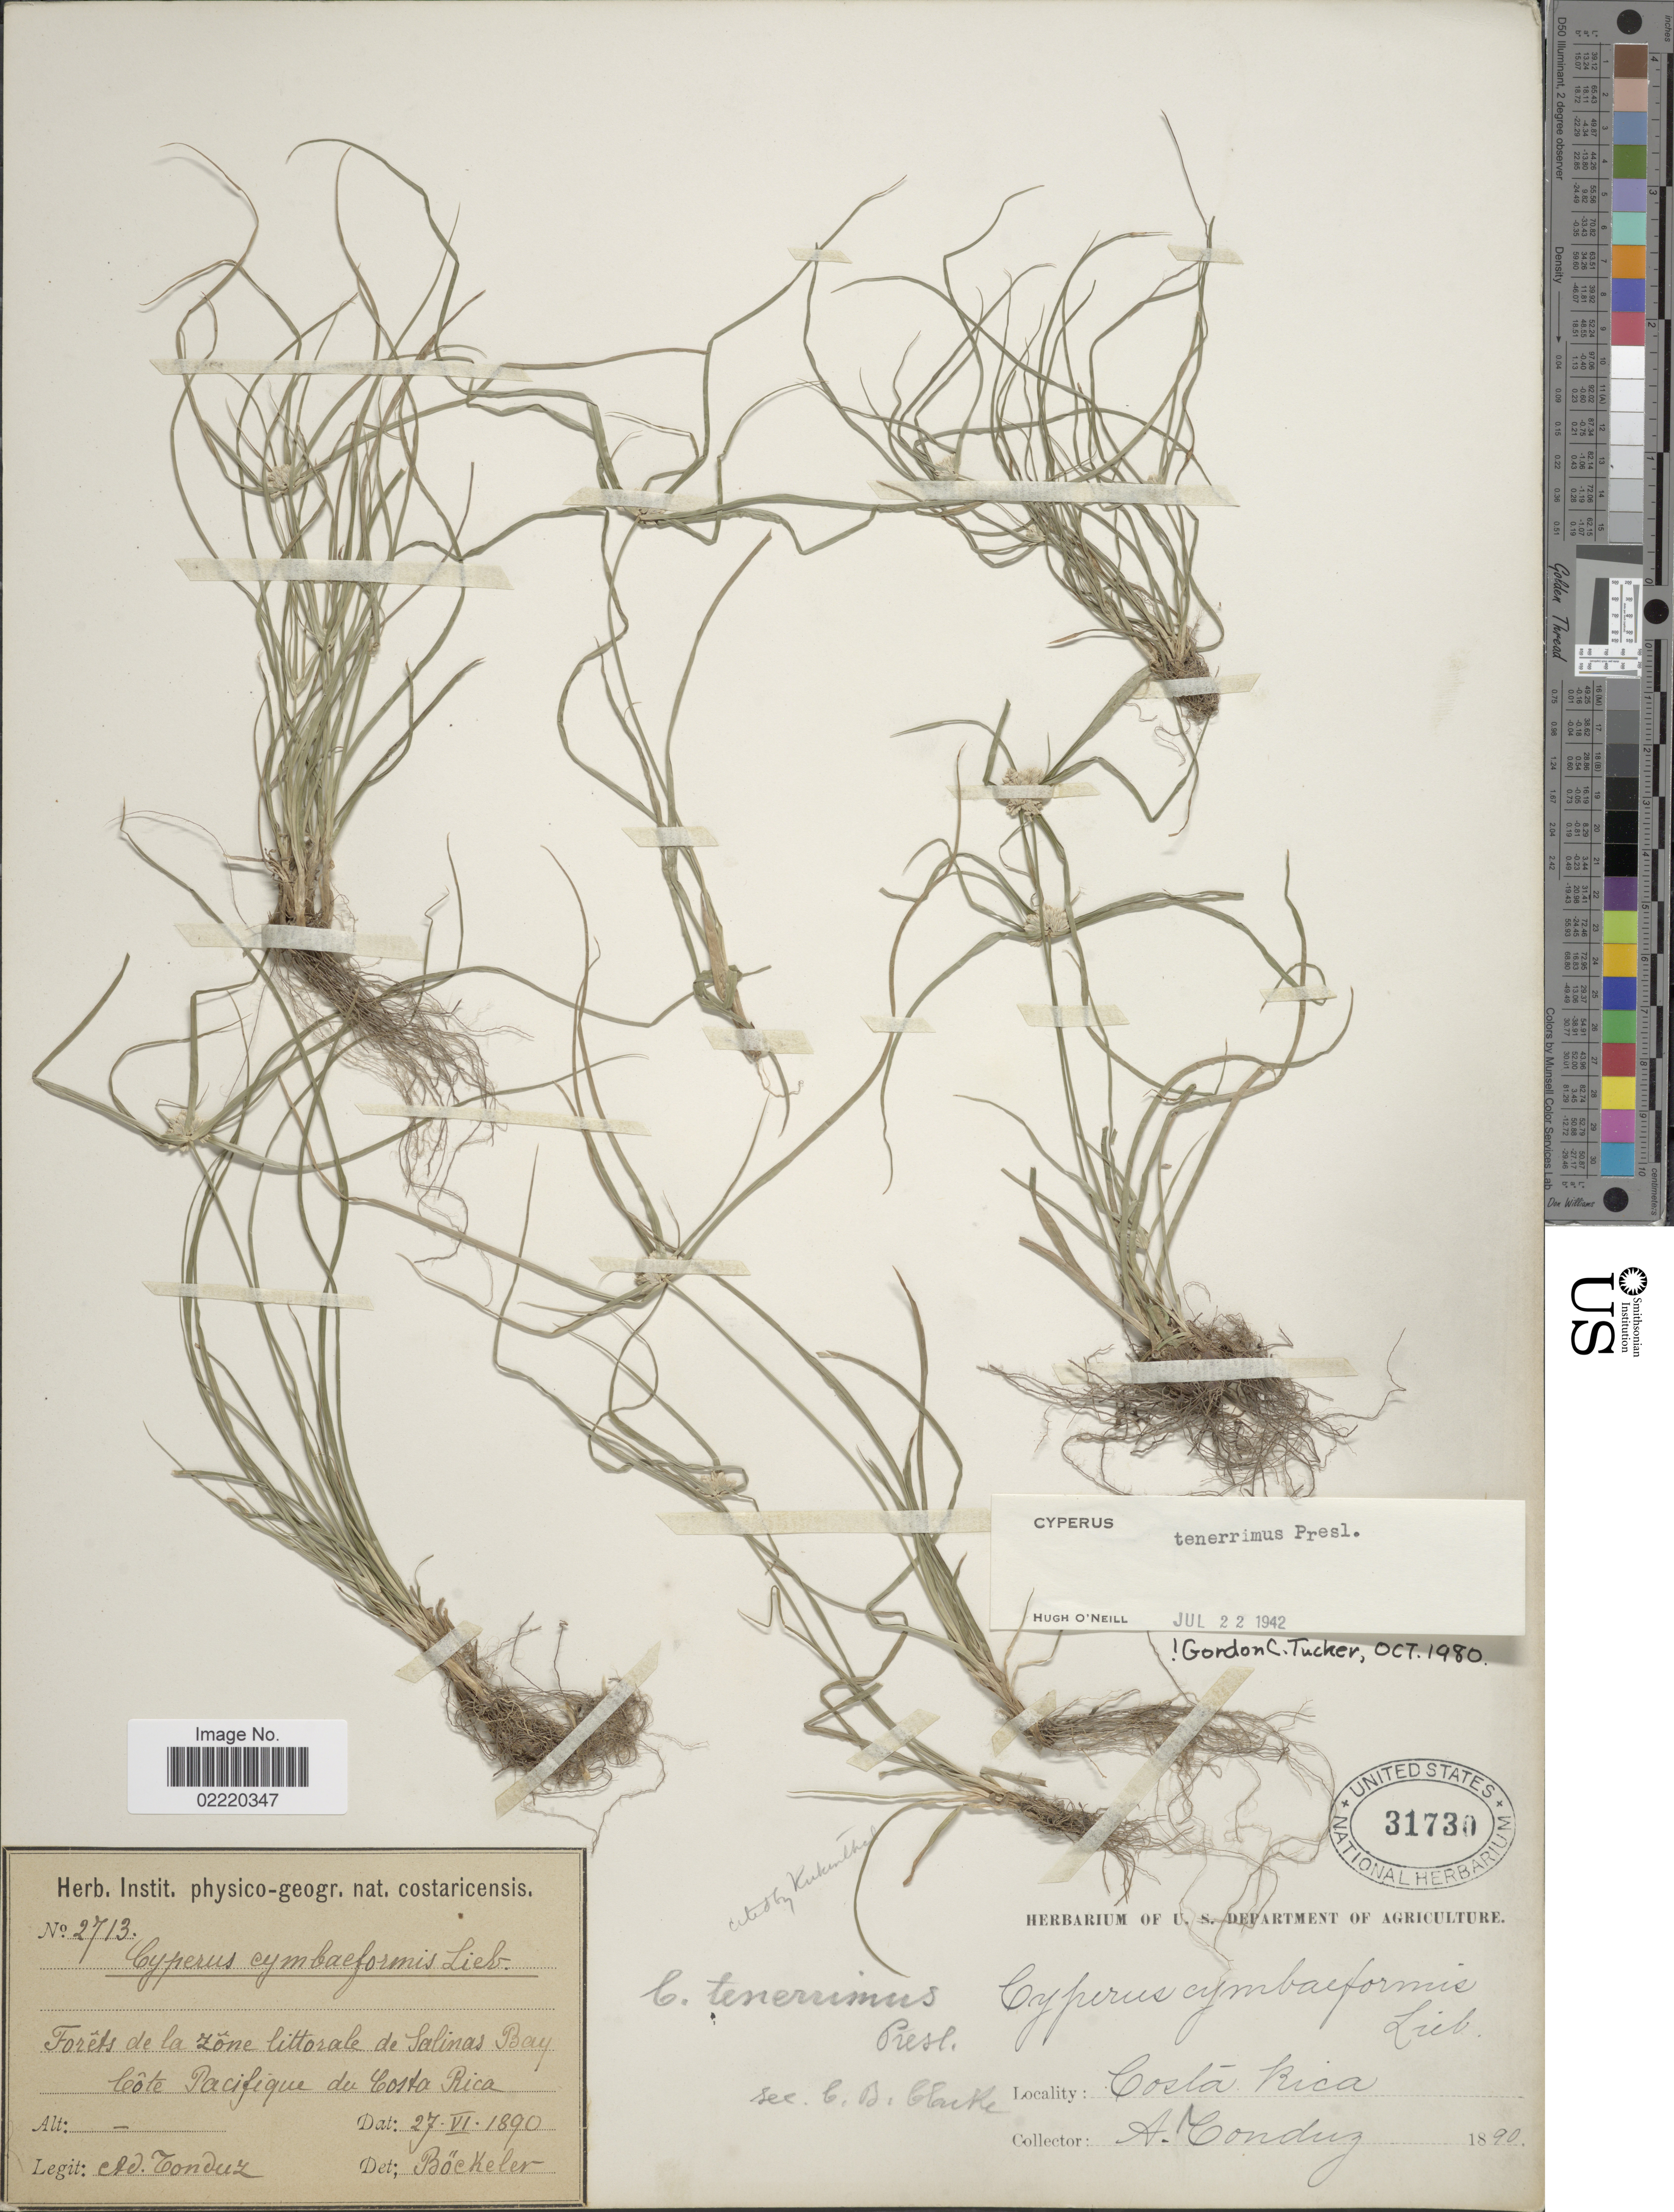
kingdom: Plantae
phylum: Tracheophyta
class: Liliopsida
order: Poales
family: Cyperaceae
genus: Cyperus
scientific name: Cyperus tenerrimus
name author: J. Presl & C. Presl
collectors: A. Tonduz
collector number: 2713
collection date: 1890-06-27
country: Costa Rica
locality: Forets de la zone littorale de Salinas Bay Cote Pacifique du Costa Rica.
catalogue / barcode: US 31730